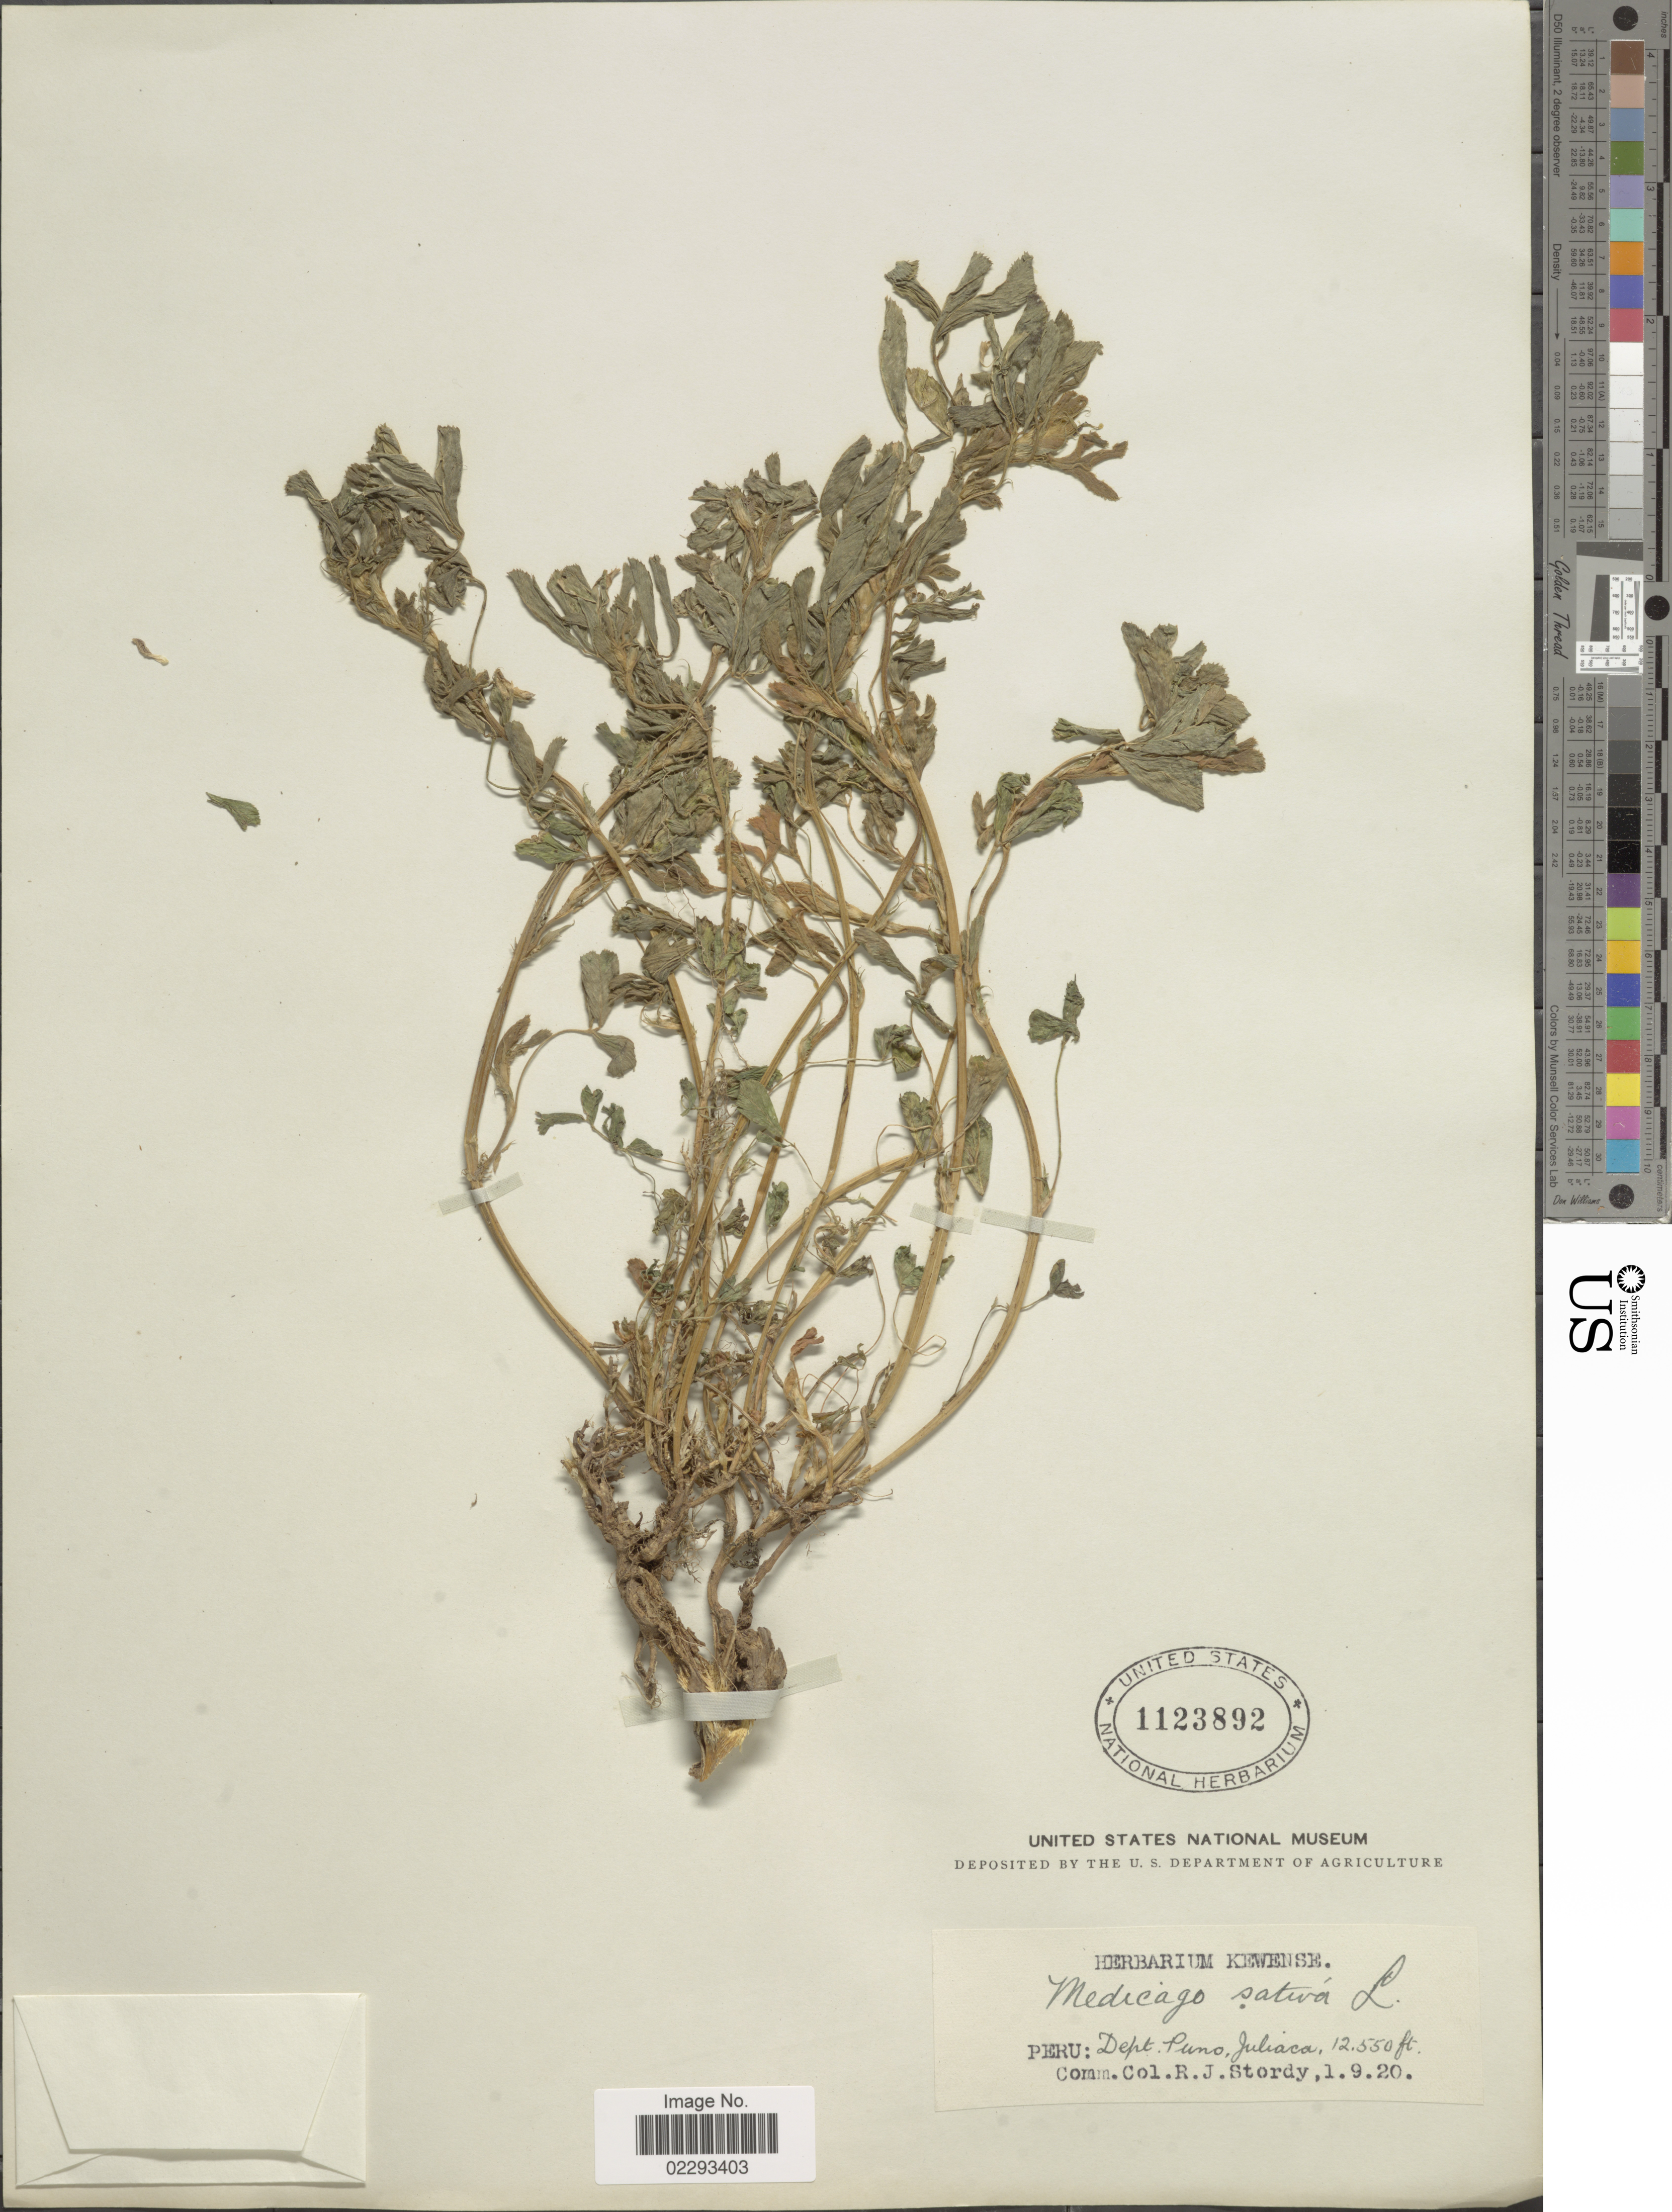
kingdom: Plantae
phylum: Tracheophyta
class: Magnoliopsida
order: Fabales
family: Fabaceae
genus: Medicago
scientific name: Medicago sativa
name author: L.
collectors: R. Stordy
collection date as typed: Transcribed d/m/y: 1/9/20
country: Peru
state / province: Puno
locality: Juliaca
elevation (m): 3825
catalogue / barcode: US 1123892